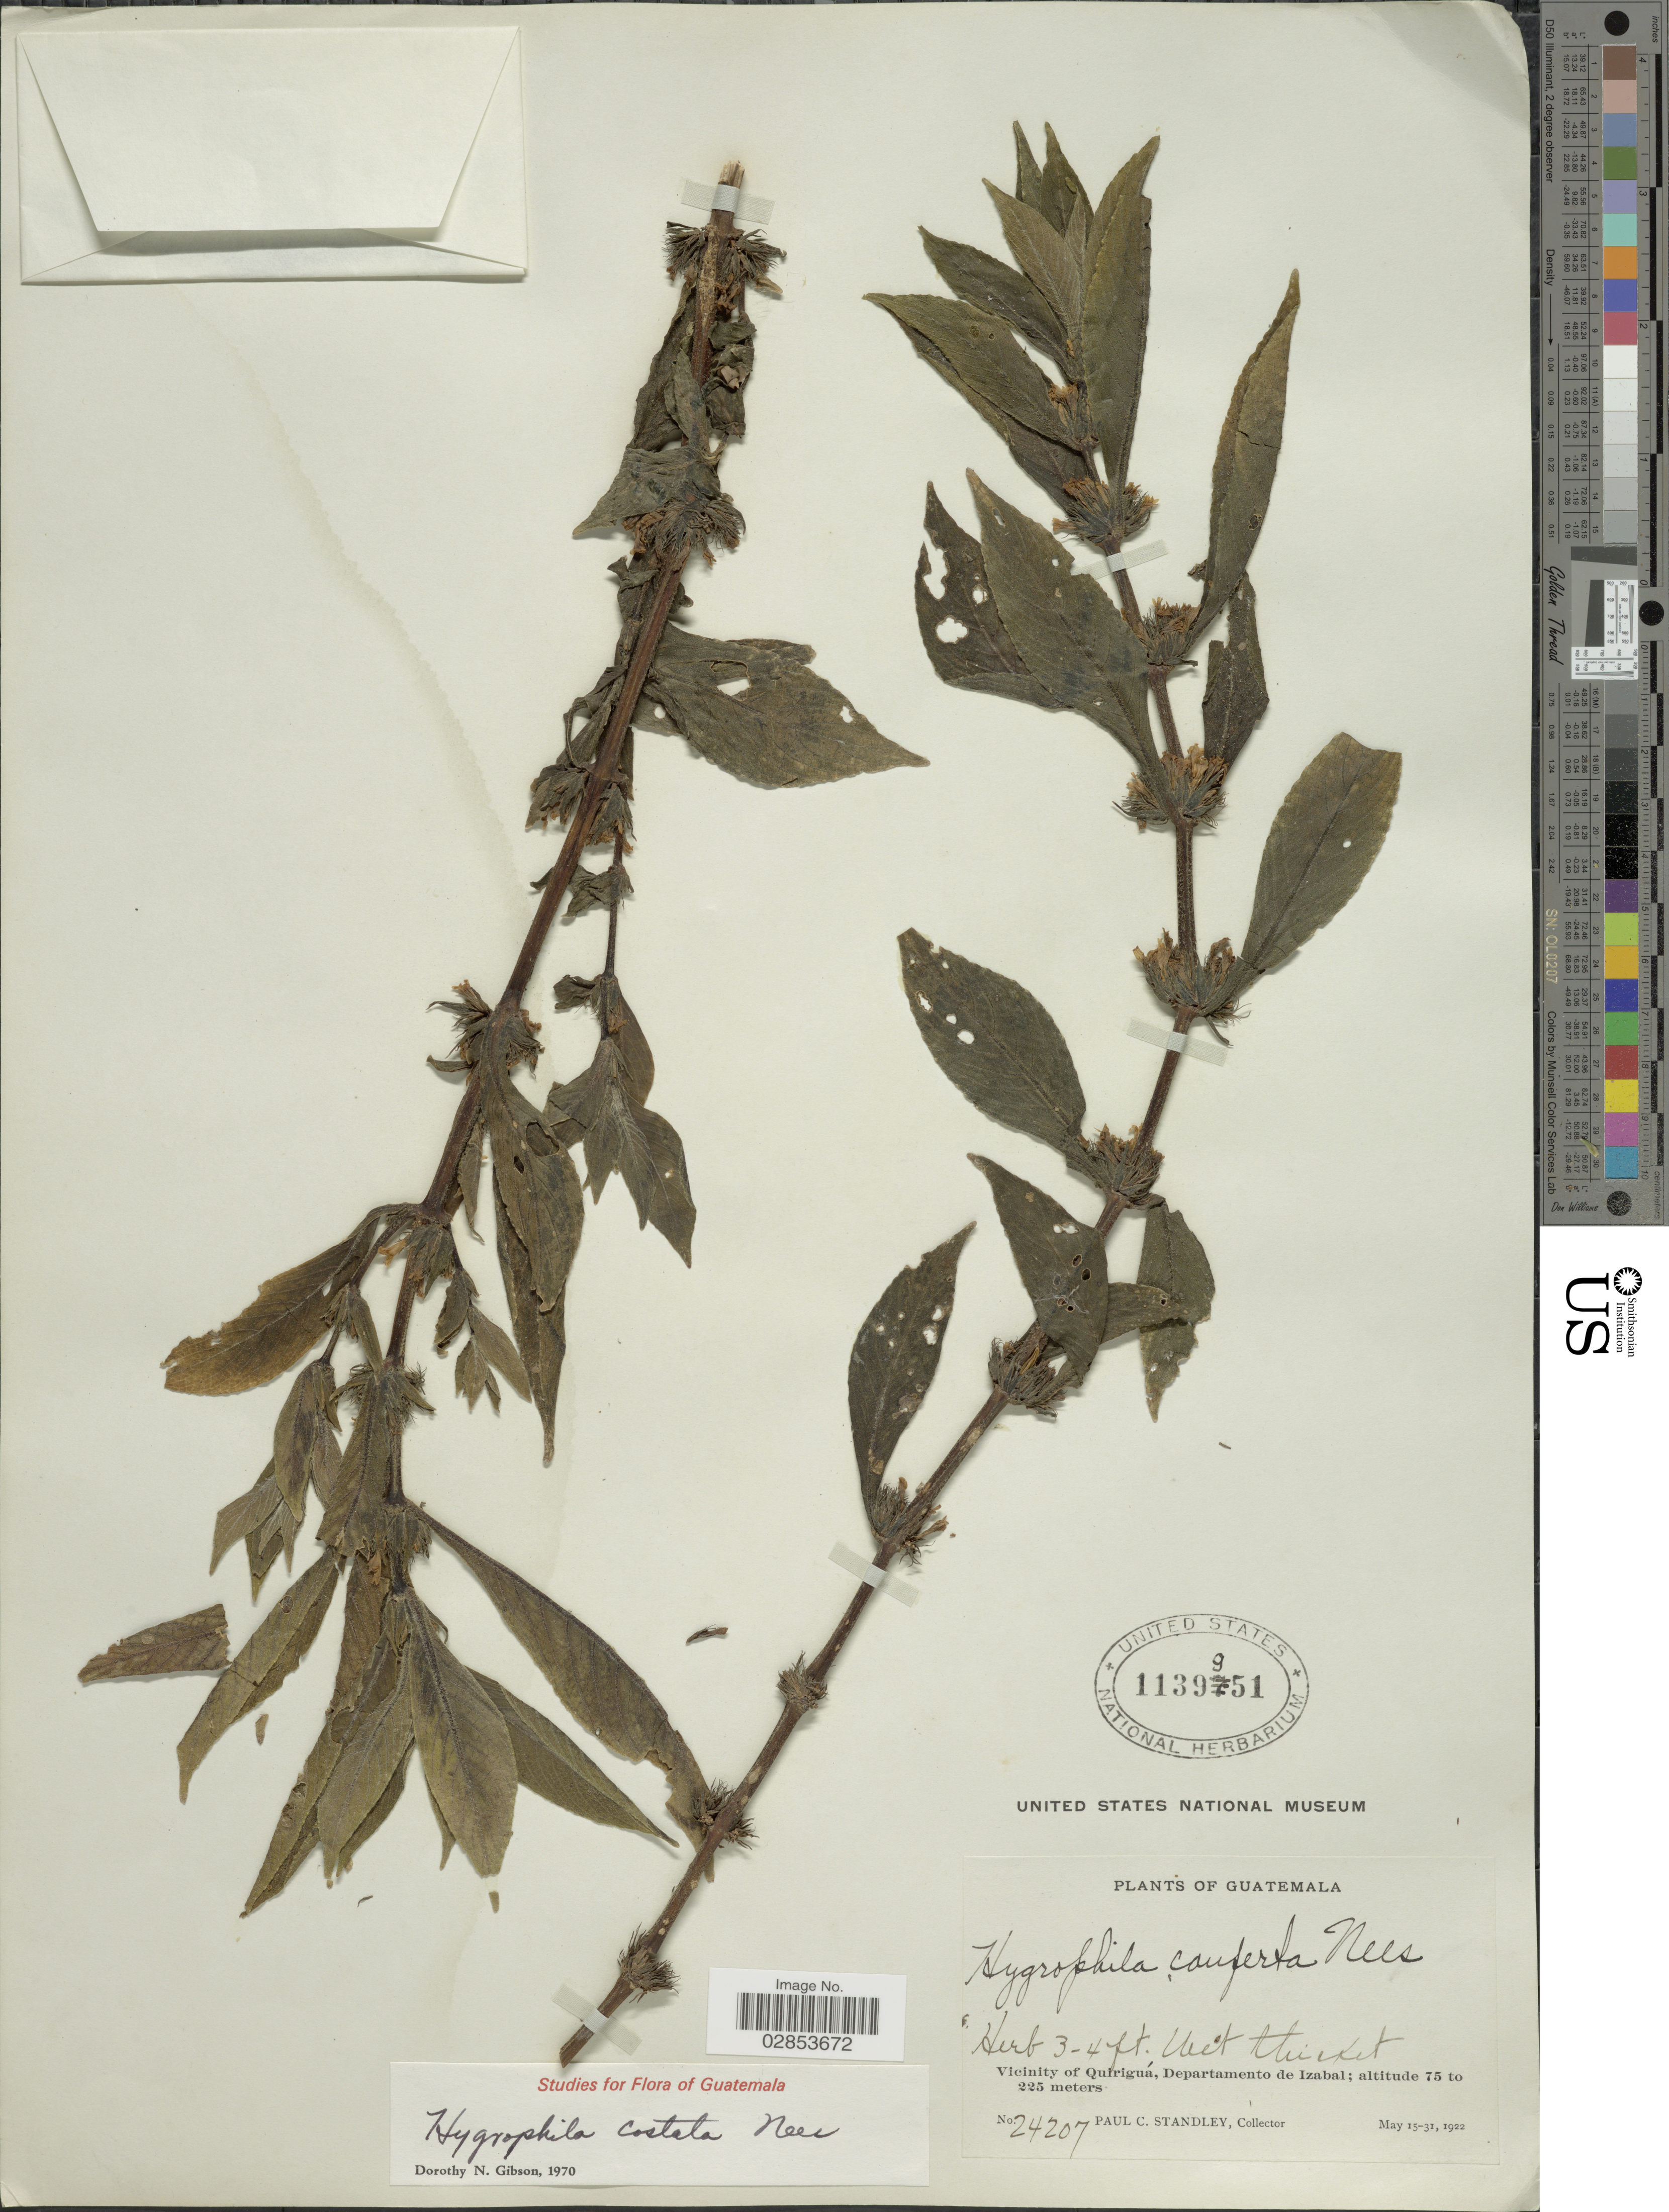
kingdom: Plantae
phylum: Tracheophyta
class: Magnoliopsida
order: Lamiales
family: Acanthaceae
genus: Hygrophila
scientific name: Hygrophila costata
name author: Nees & T. Nees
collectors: P. C. Standley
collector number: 24207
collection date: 1922-05-15/1922-05-31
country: Guatemala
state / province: Izabal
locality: Vicinity of Quiriguá, Departamento de Izabal.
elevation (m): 75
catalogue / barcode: US 1139951